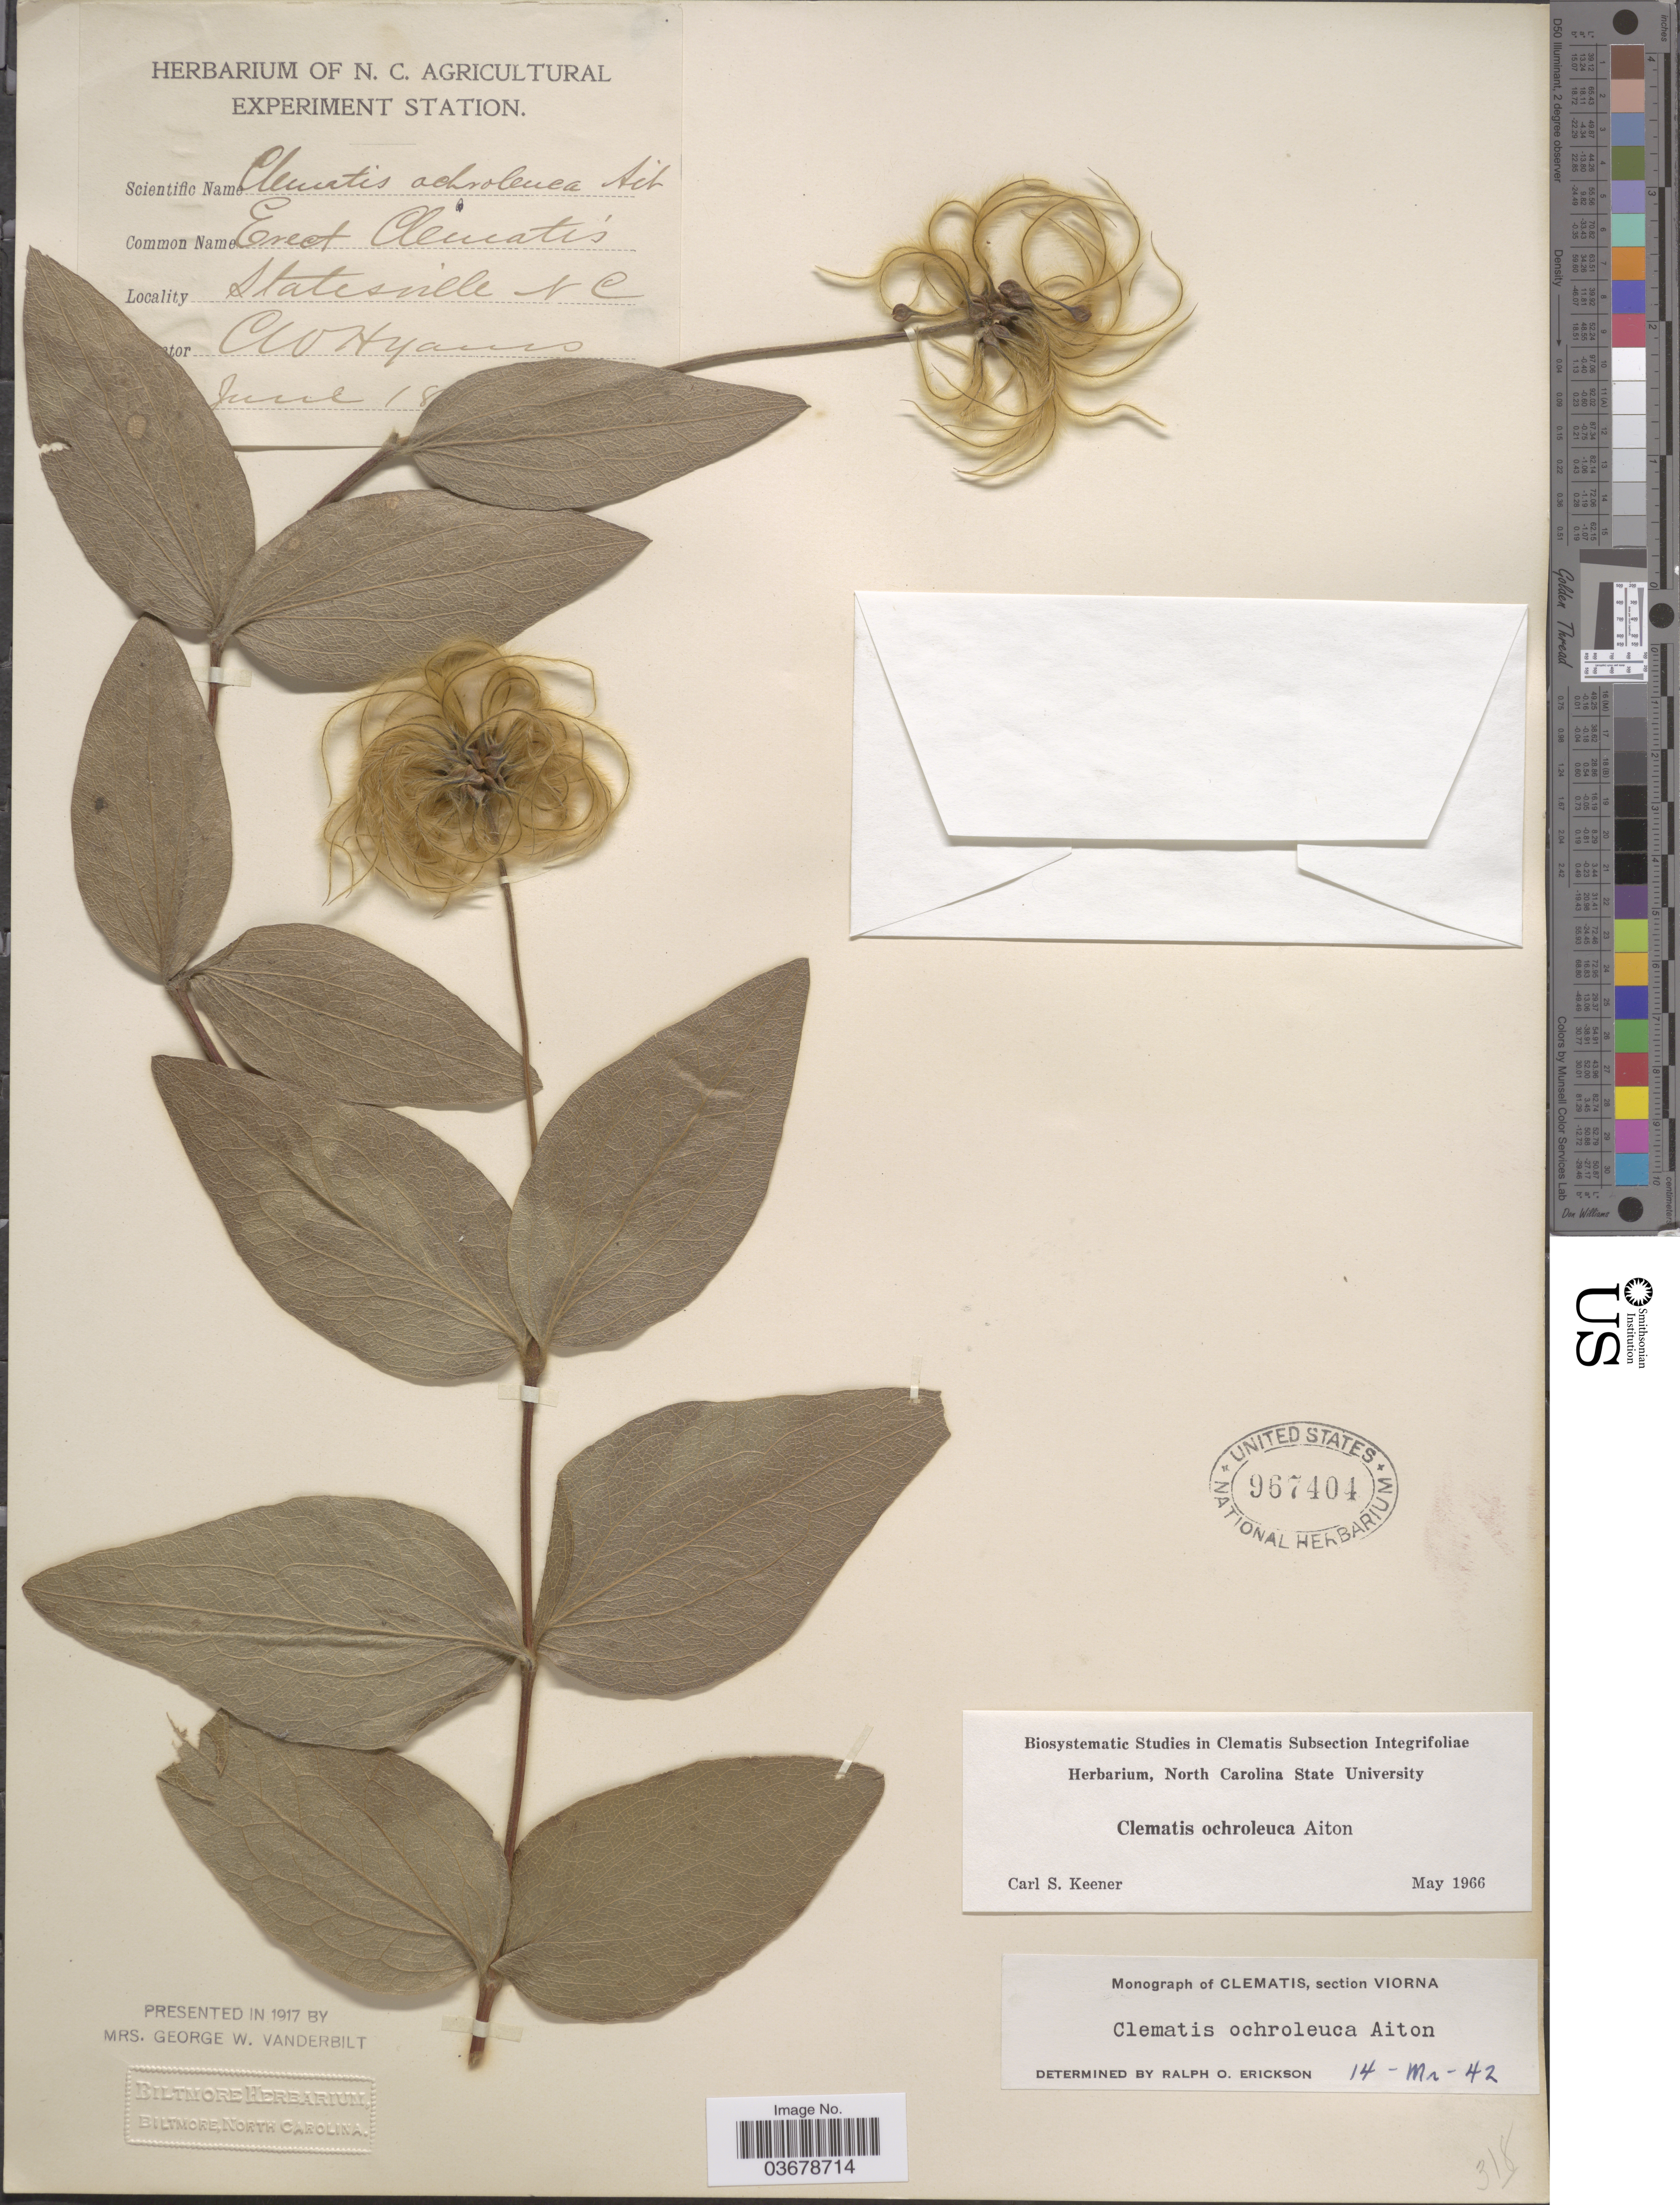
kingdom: Plantae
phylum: Tracheophyta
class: Magnoliopsida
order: Ranunculales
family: Ranunculaceae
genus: Clematis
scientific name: Clematis viorna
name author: L.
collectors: C. Hyams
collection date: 1880-06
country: United States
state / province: North Carolina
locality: Statesville.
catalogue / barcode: US 967404